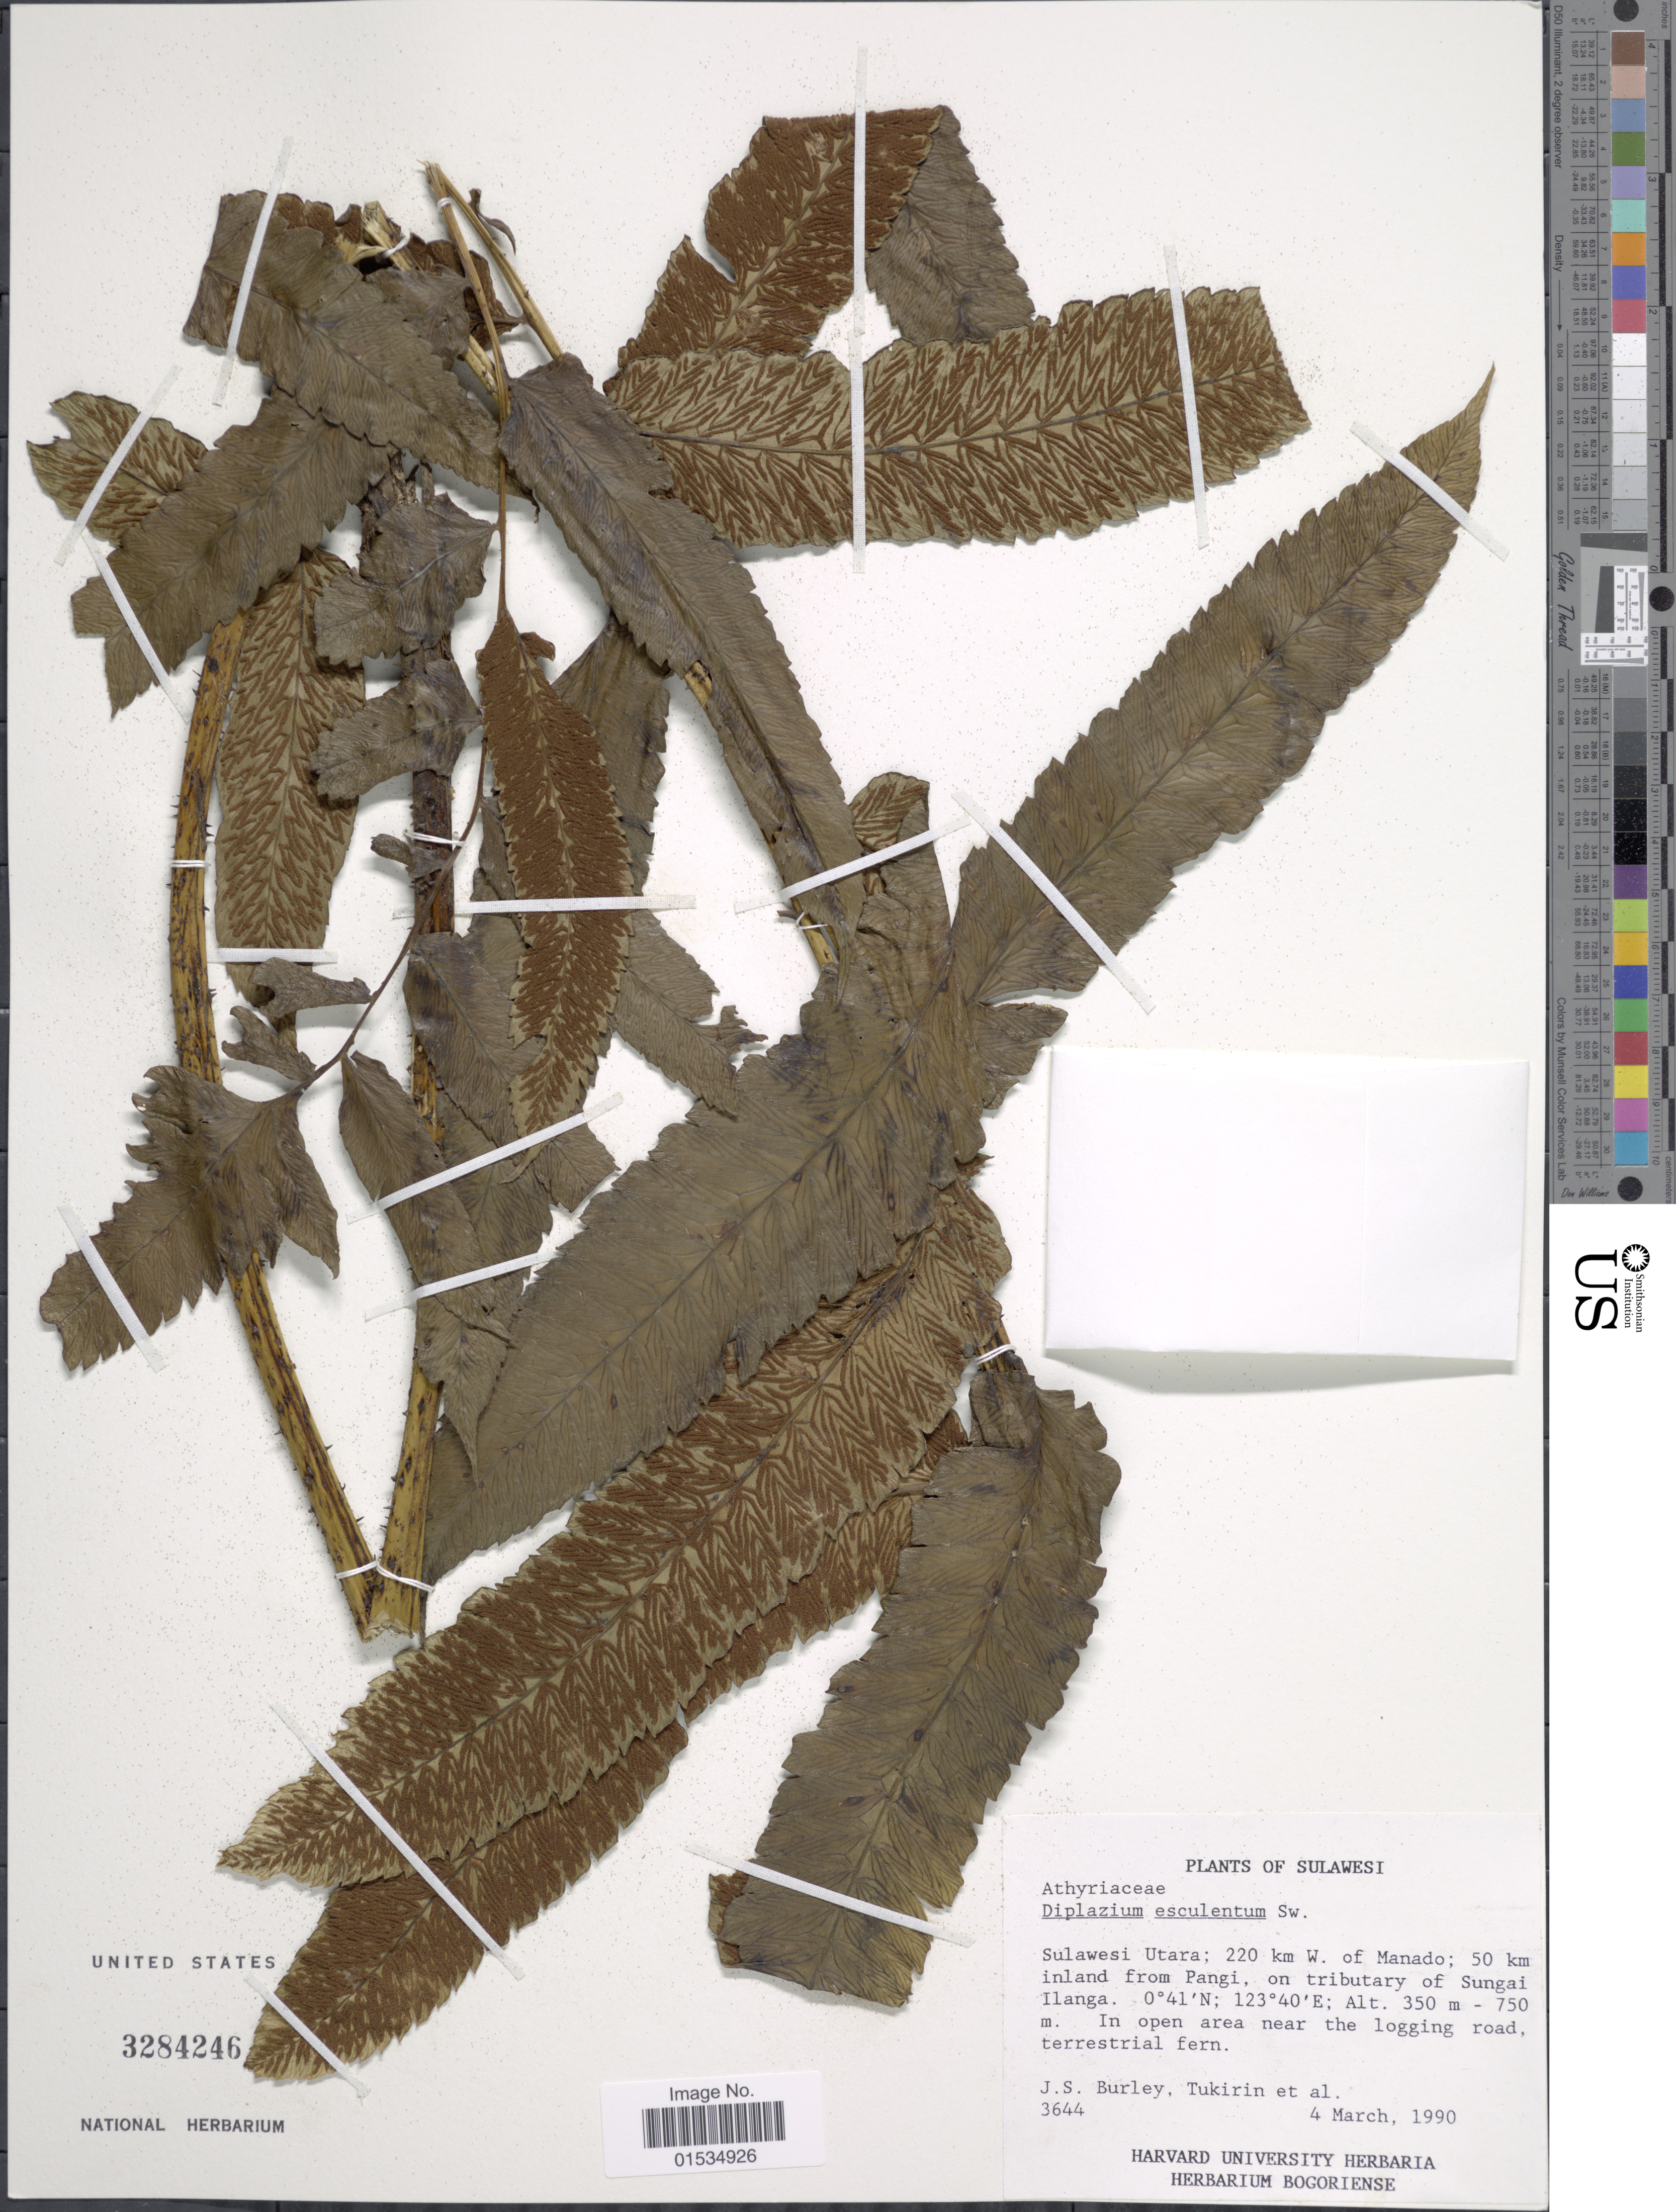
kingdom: Plantae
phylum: Tracheophyta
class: Polypodiopsida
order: Polypodiales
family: Athyriaceae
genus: Diplazium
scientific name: Diplazium esculentum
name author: (Retz.) Sw.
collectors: J. S. Burley, -. Tukirin & et al.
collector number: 3644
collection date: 1990-03-04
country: Indonesia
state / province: Sulawesi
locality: Sulawesi Utara: 220 km W. of Manado; 50 km inland from Pangi, on tributary of Sungai Ilanga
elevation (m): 350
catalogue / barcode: US 3284246